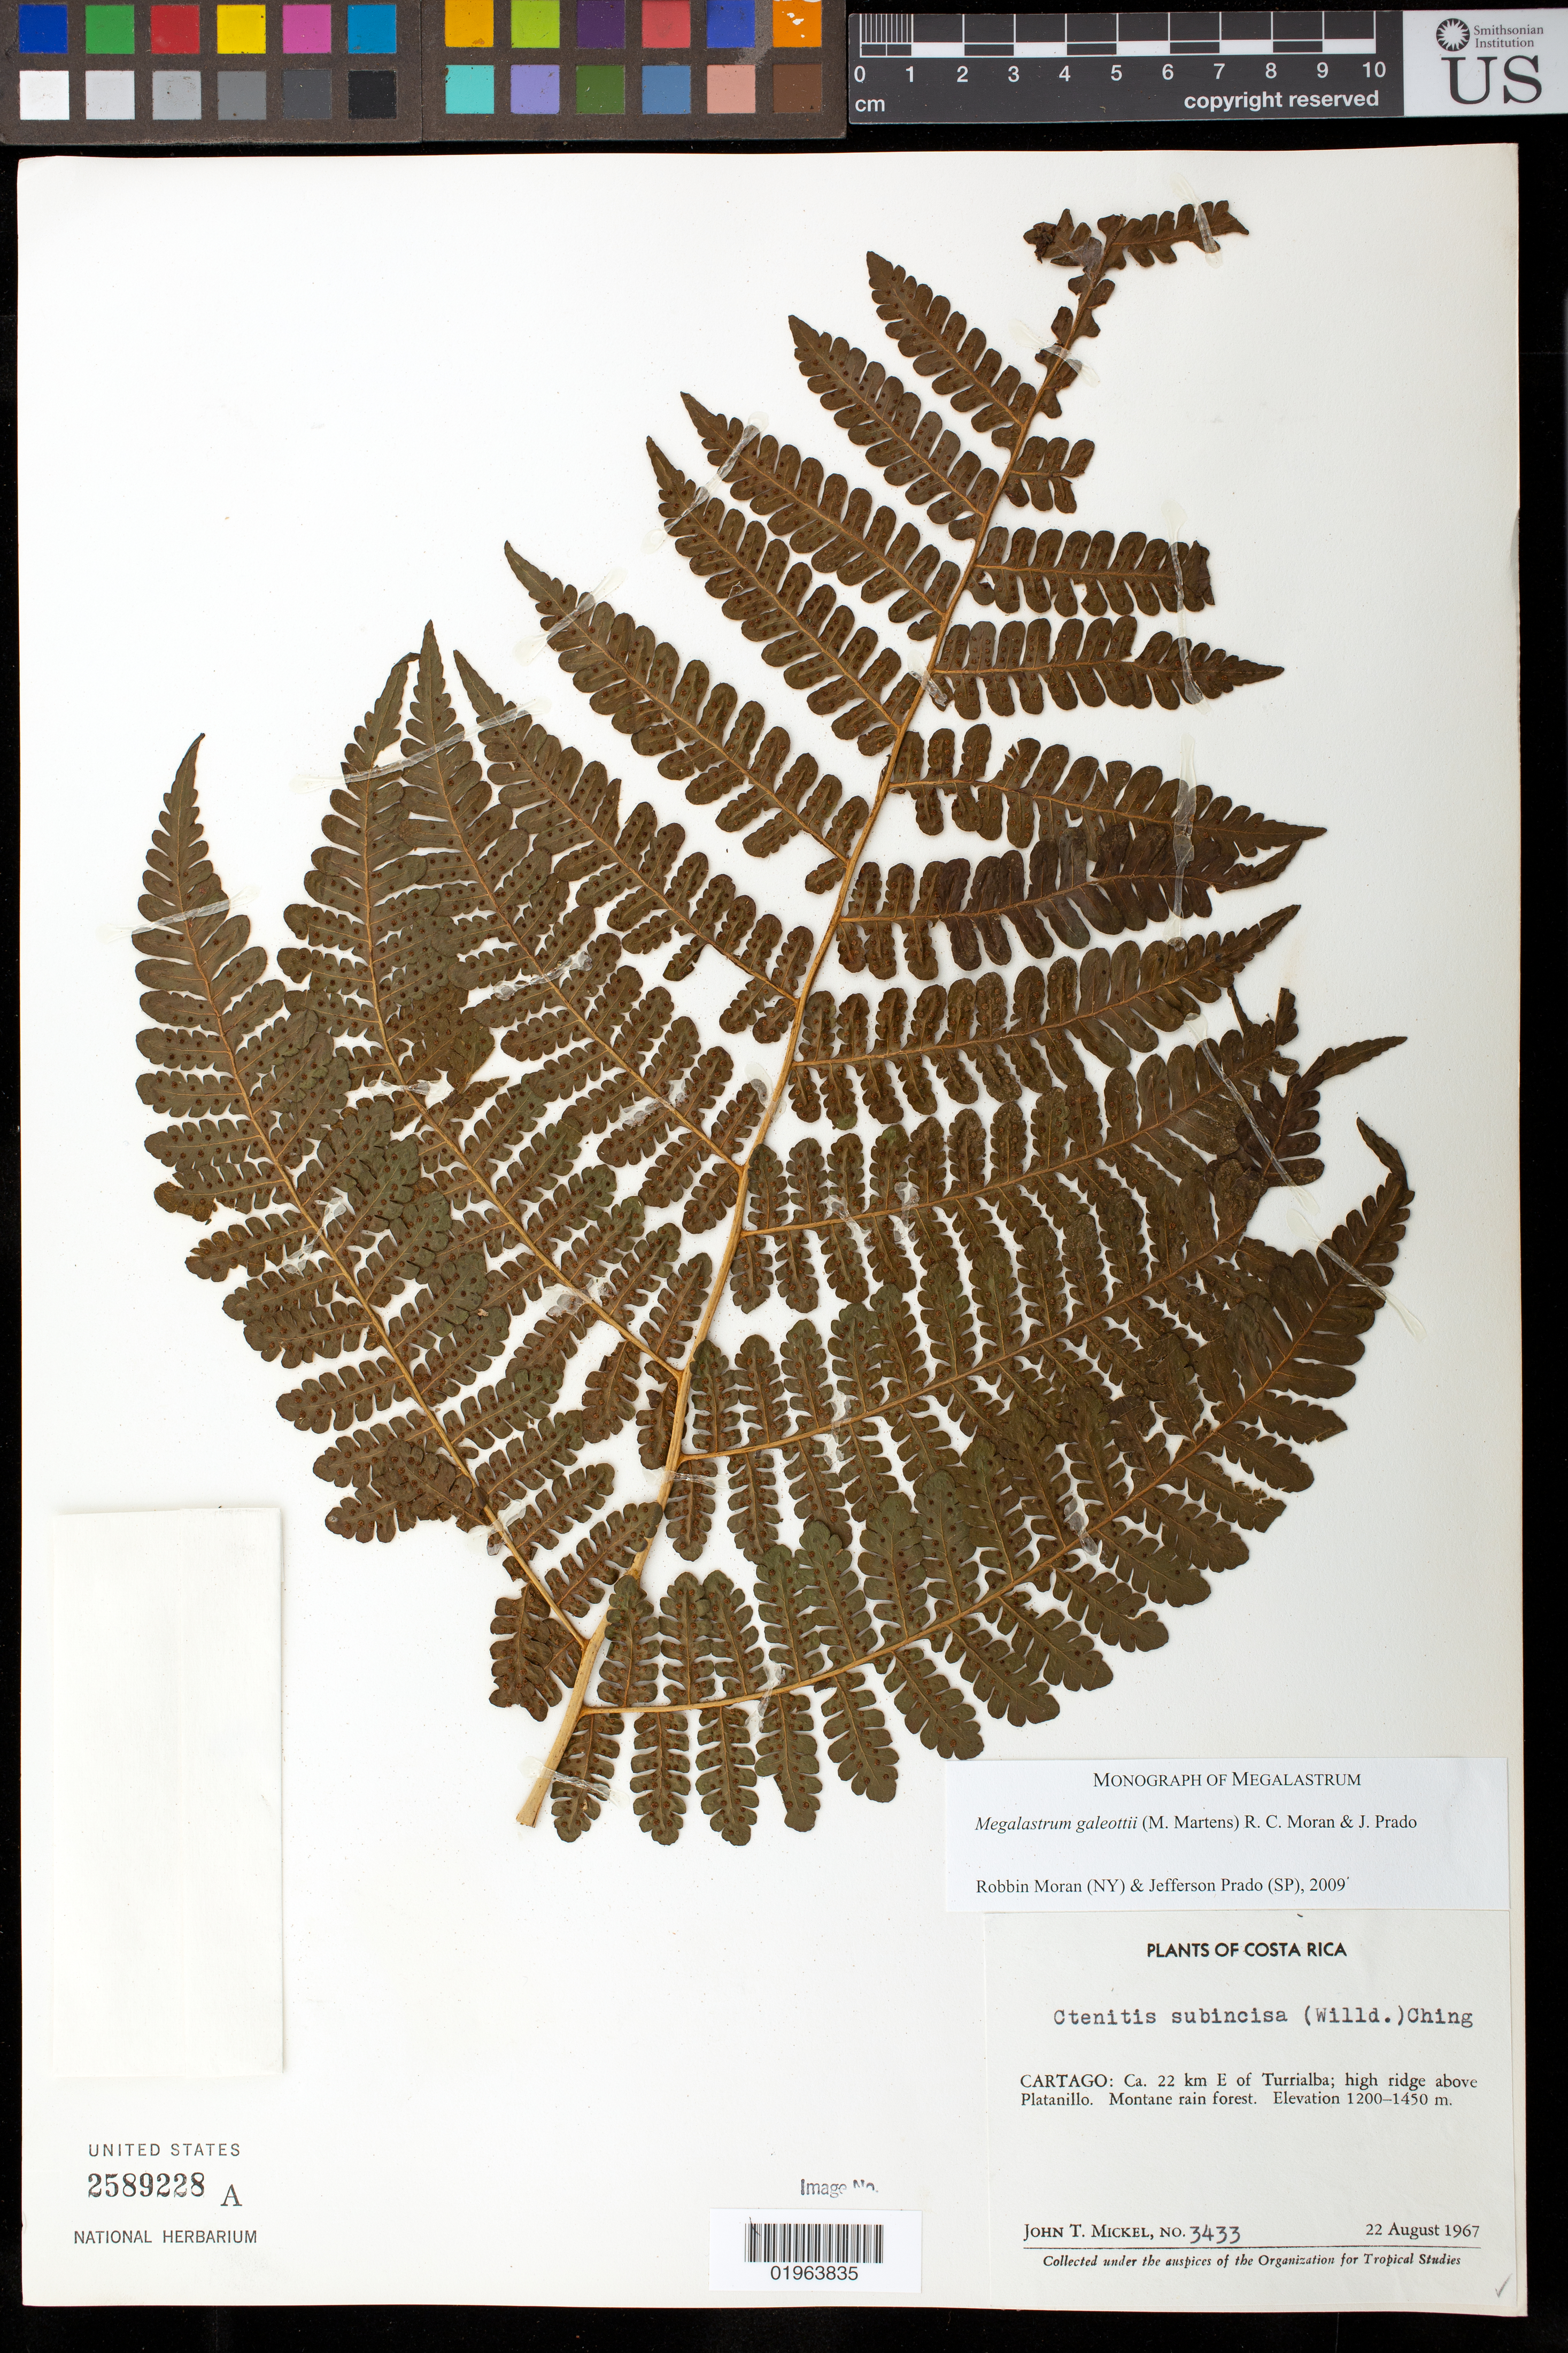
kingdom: Plantae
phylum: Tracheophyta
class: Polypodiopsida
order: Polypodiales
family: Dryopteridaceae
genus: Megalastrum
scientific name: Megalastrum galeottii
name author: (M. Martens) R.C. Moran & J. Prado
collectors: J. T. Mickel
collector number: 3433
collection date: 1967-08-22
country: Costa Rica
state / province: Cartago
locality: Cartago: ca. 22km E of Turrialba; high ridge above Platanillo, montane forest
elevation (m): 1200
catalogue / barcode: US 2589228